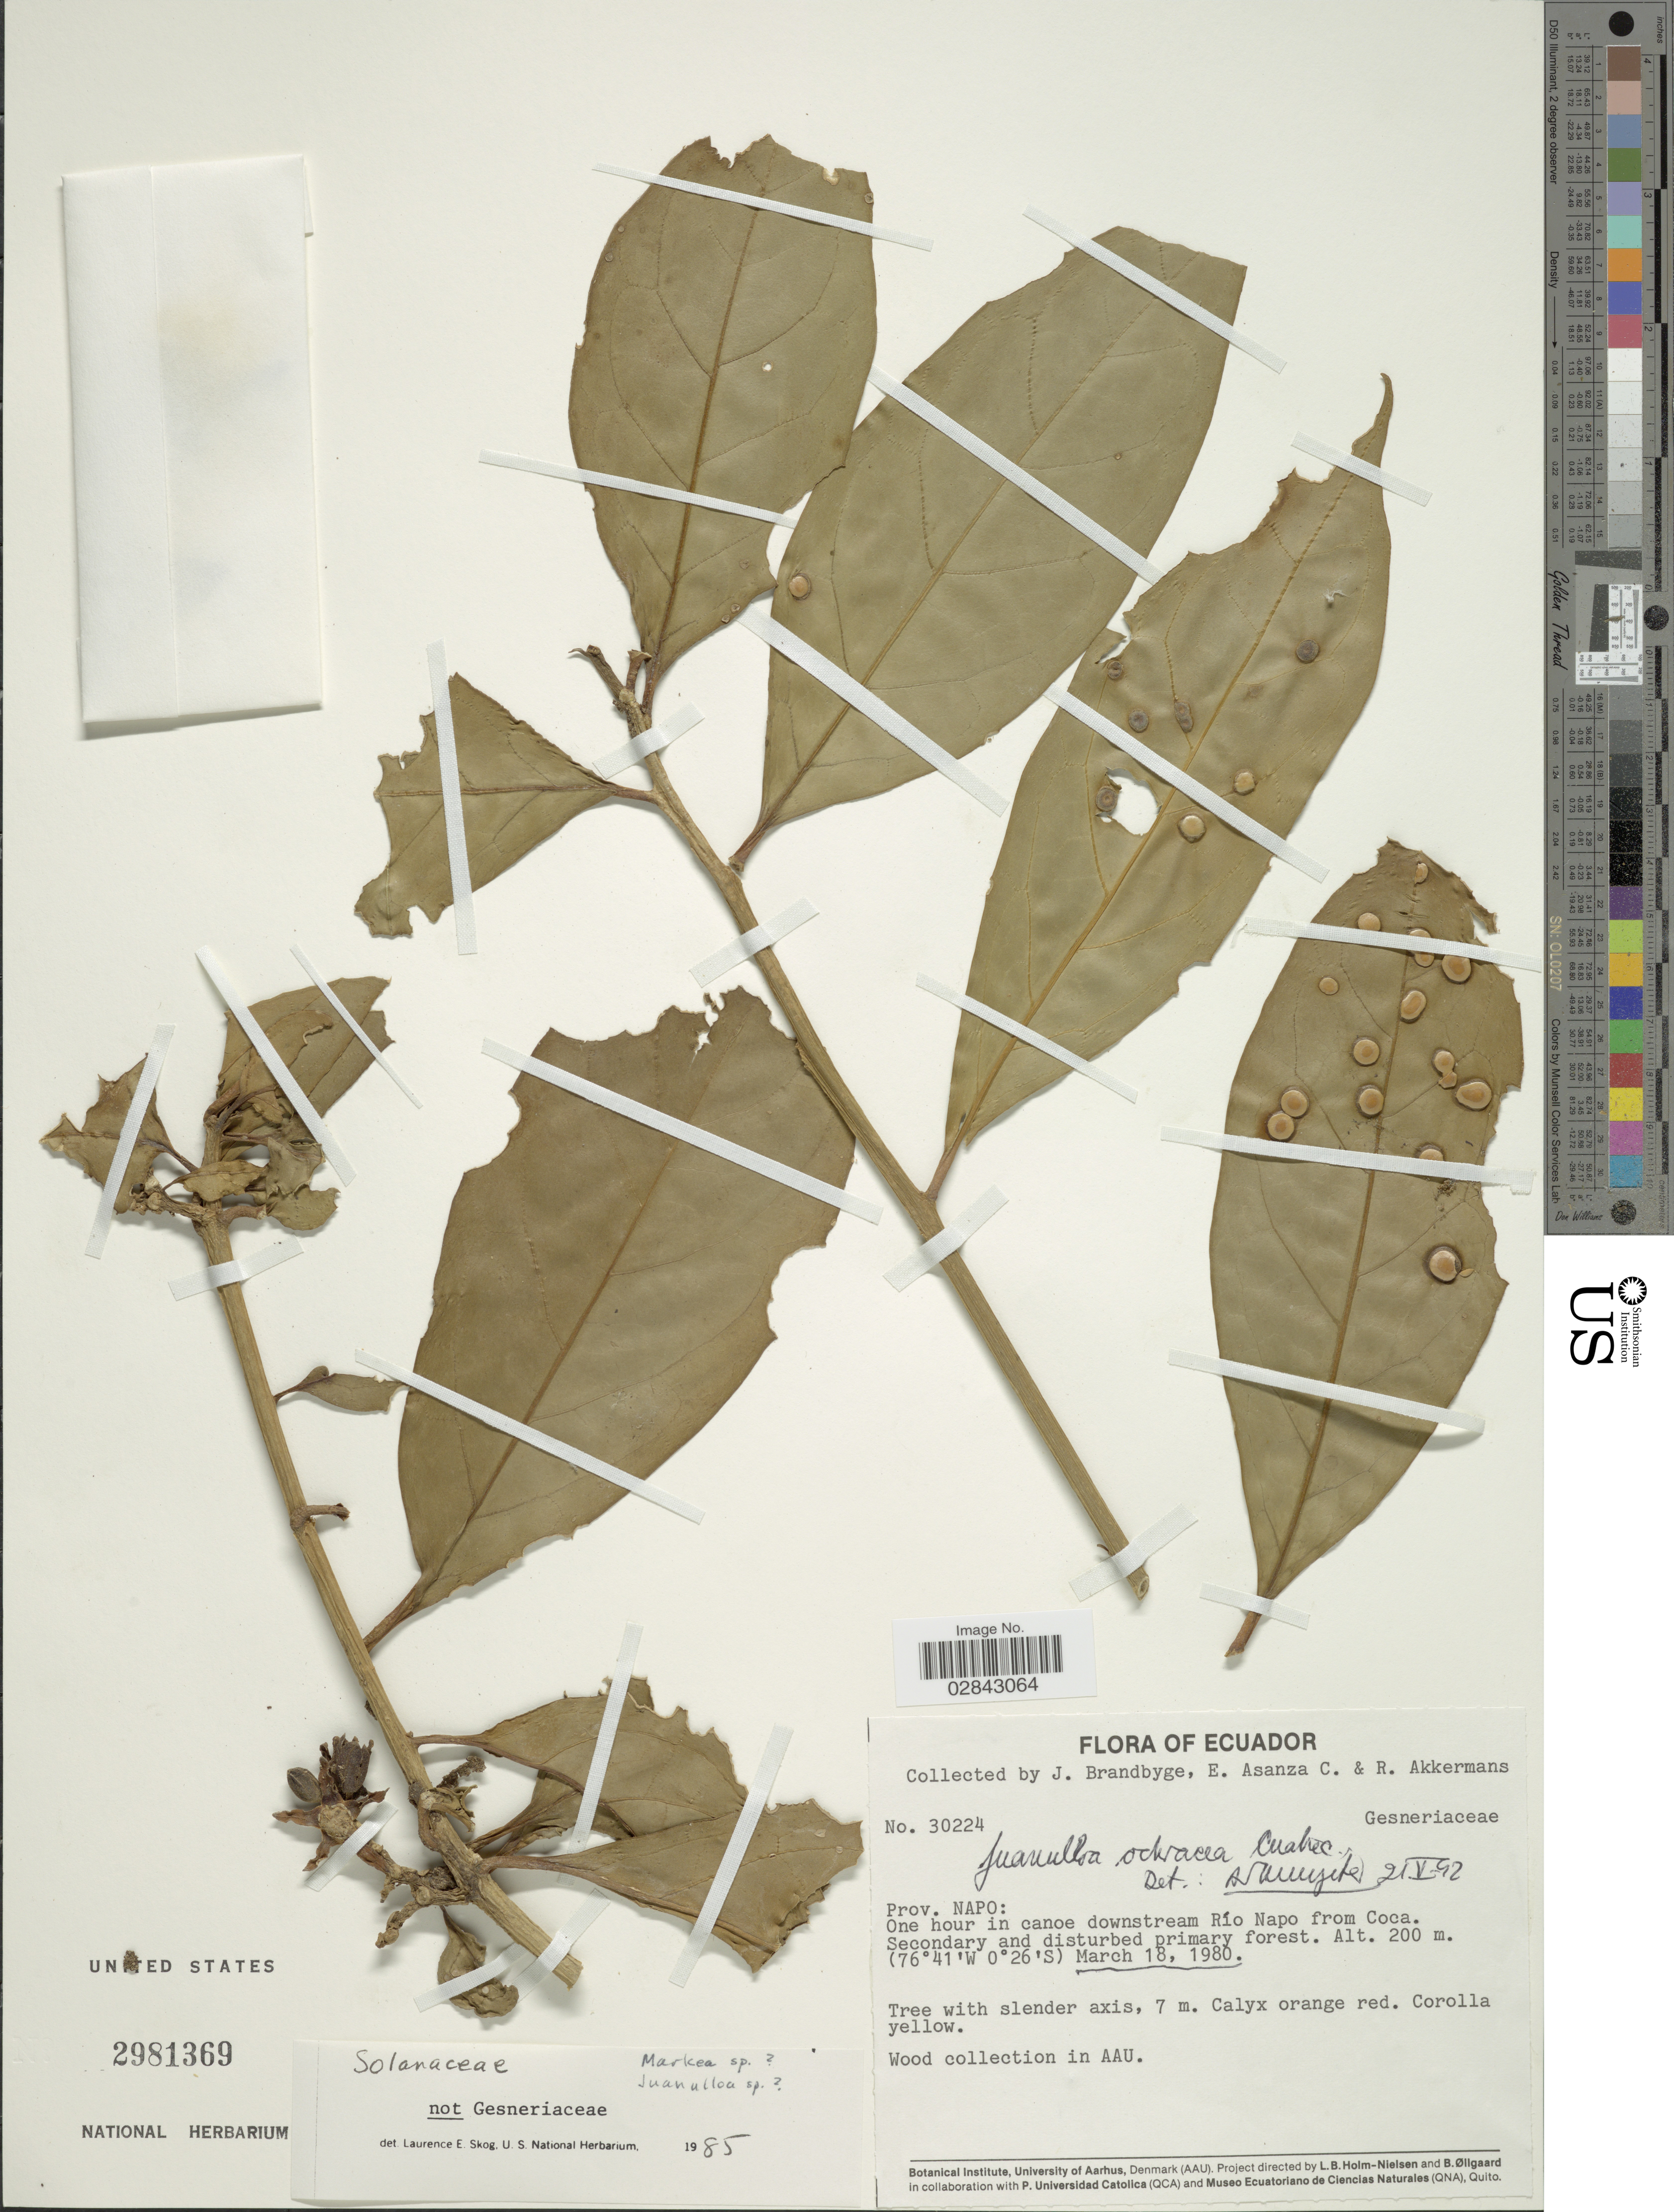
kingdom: Plantae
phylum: Tracheophyta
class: Magnoliopsida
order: Solanales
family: Solanaceae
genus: Juanulloa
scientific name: Juanulloa ochracea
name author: Cuatrec.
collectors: J. Brandbyge, E. Asanza C. & R. W. A. P. Akkermans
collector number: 30224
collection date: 1980-03-18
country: Ecuador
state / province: Napo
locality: One hour in canoe downstream Río Napo from Coca.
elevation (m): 200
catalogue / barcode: US 2981369